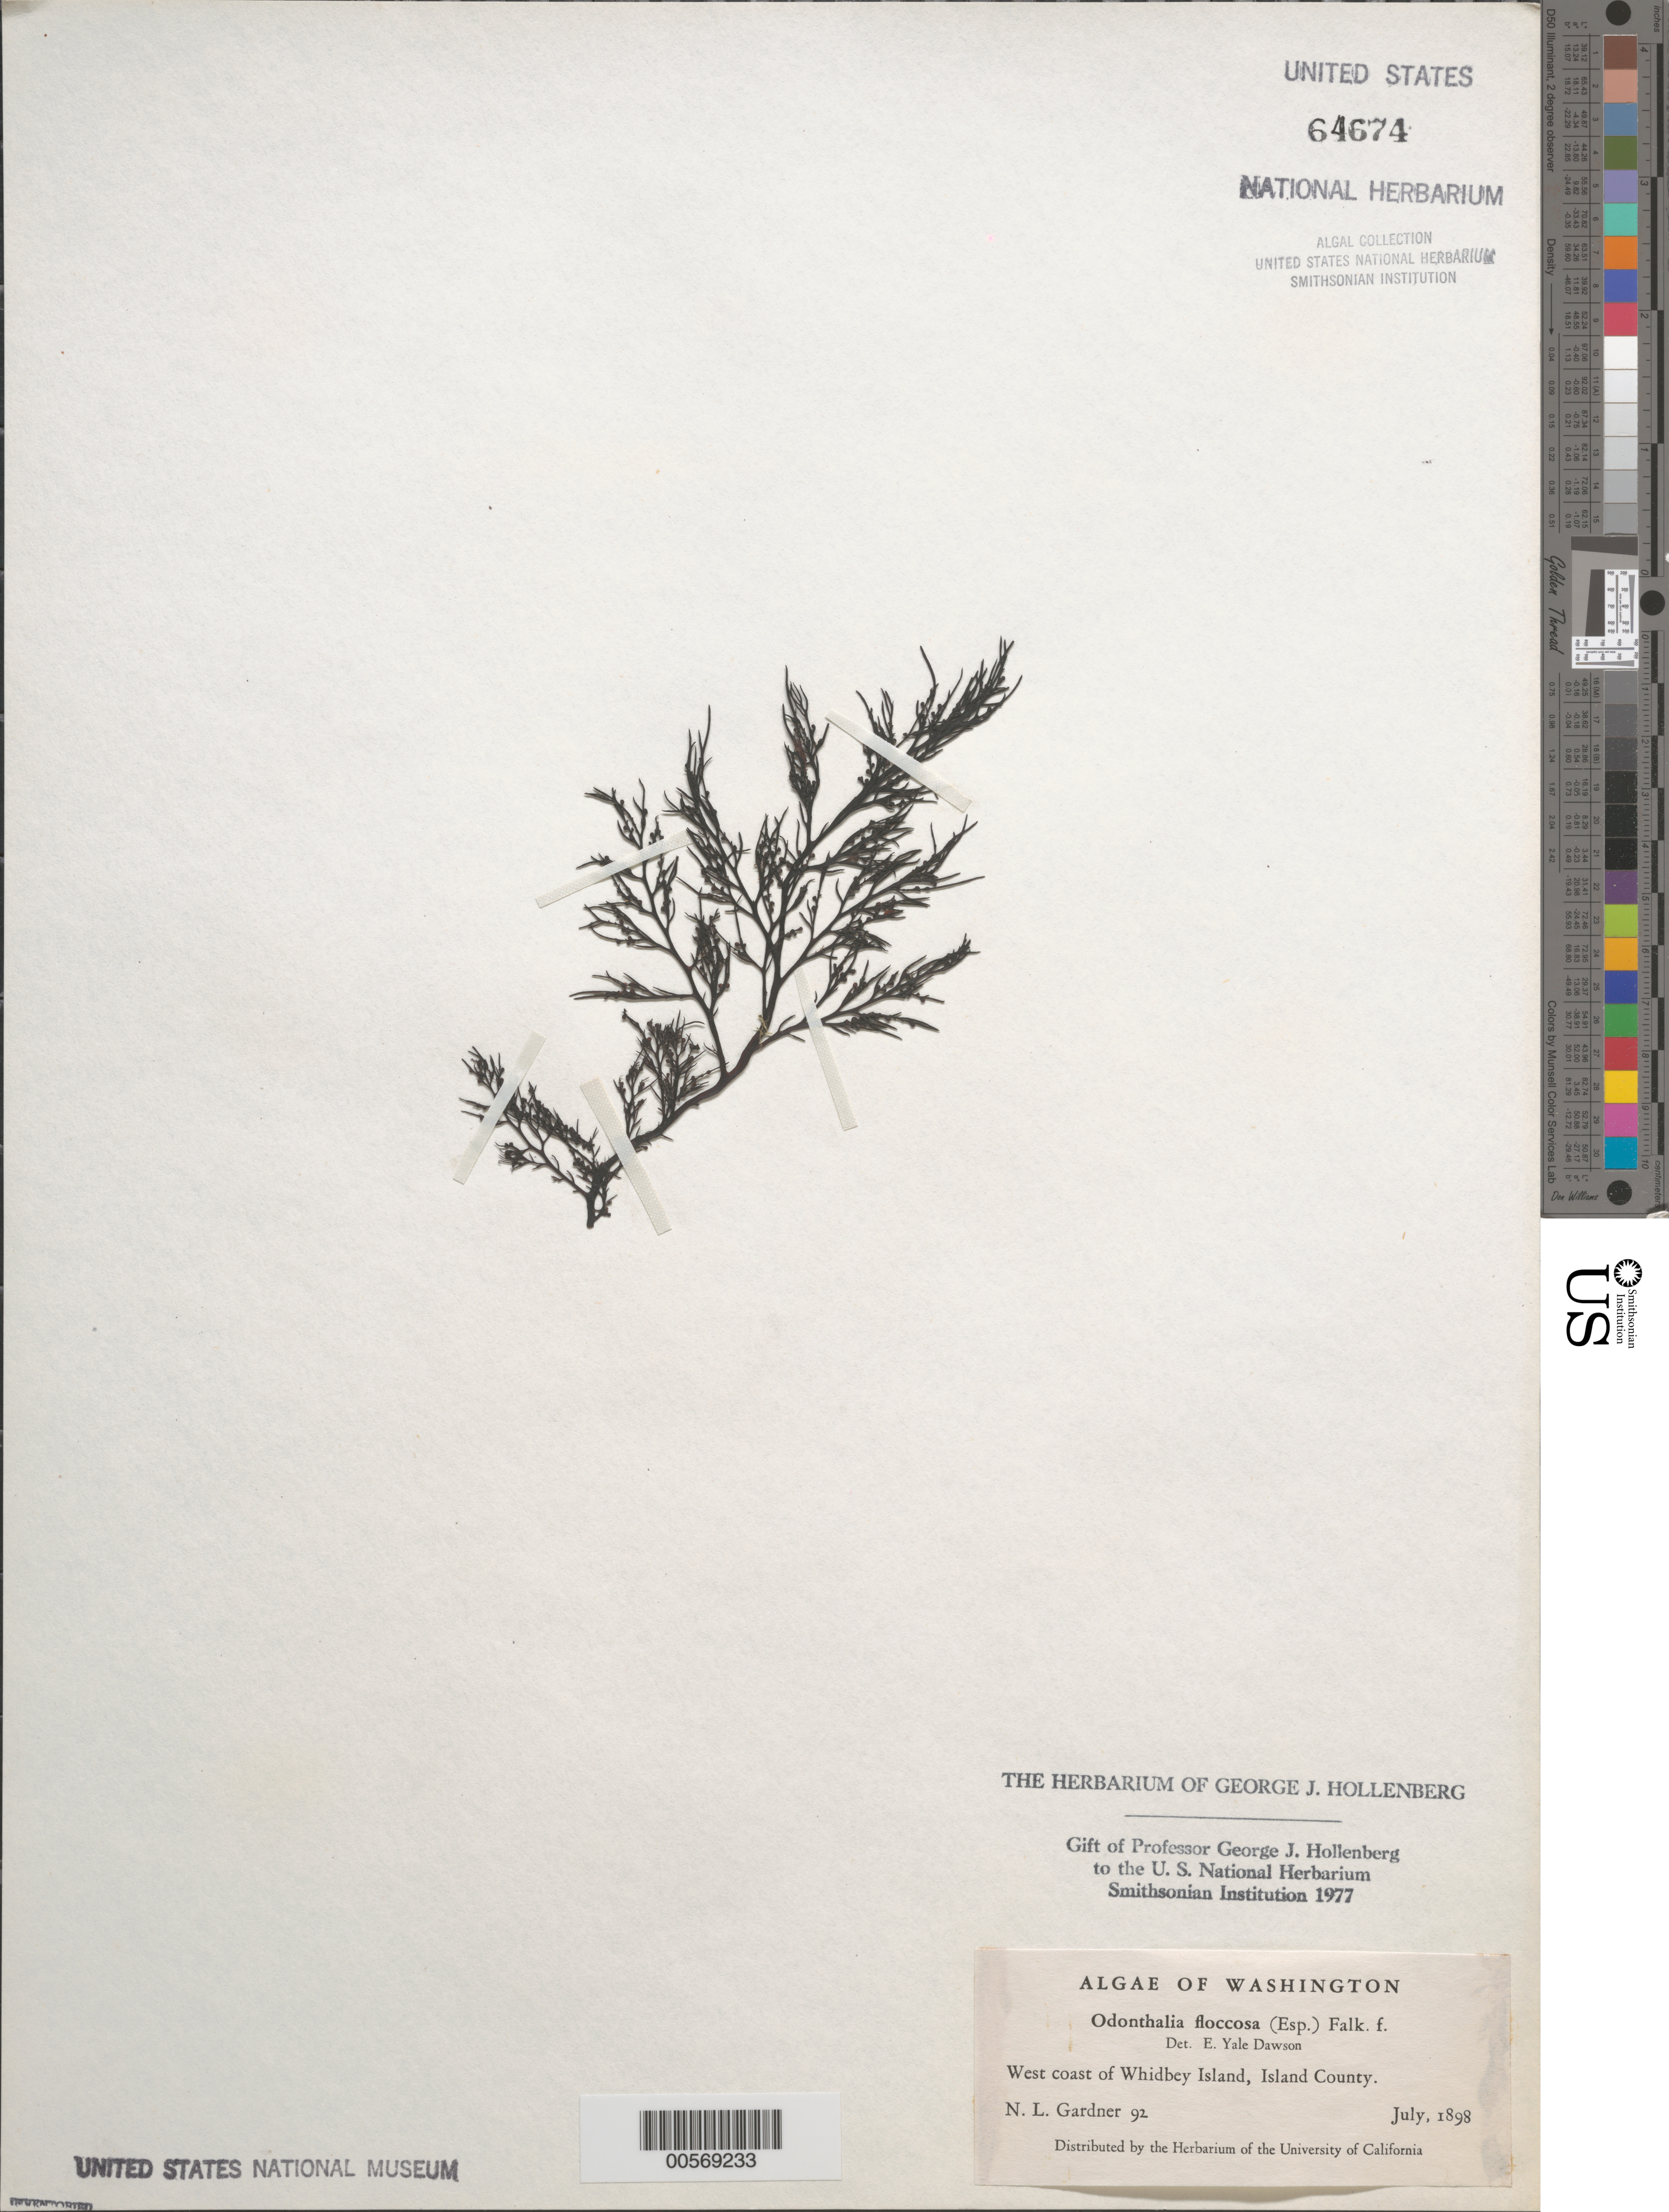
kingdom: Plantae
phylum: Rhodophyta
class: Florideophyceae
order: Ceramiales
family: Rhodomelaceae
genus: Odonthalia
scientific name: Odonthalia floccosa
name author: (Esper) Falkenb.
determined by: Dawson, E. Y.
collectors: N. Gardner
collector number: NLG 92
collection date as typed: Jul 1898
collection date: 1898-07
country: United States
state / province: Washington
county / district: Island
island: Whidbey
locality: West coast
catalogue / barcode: US 64674